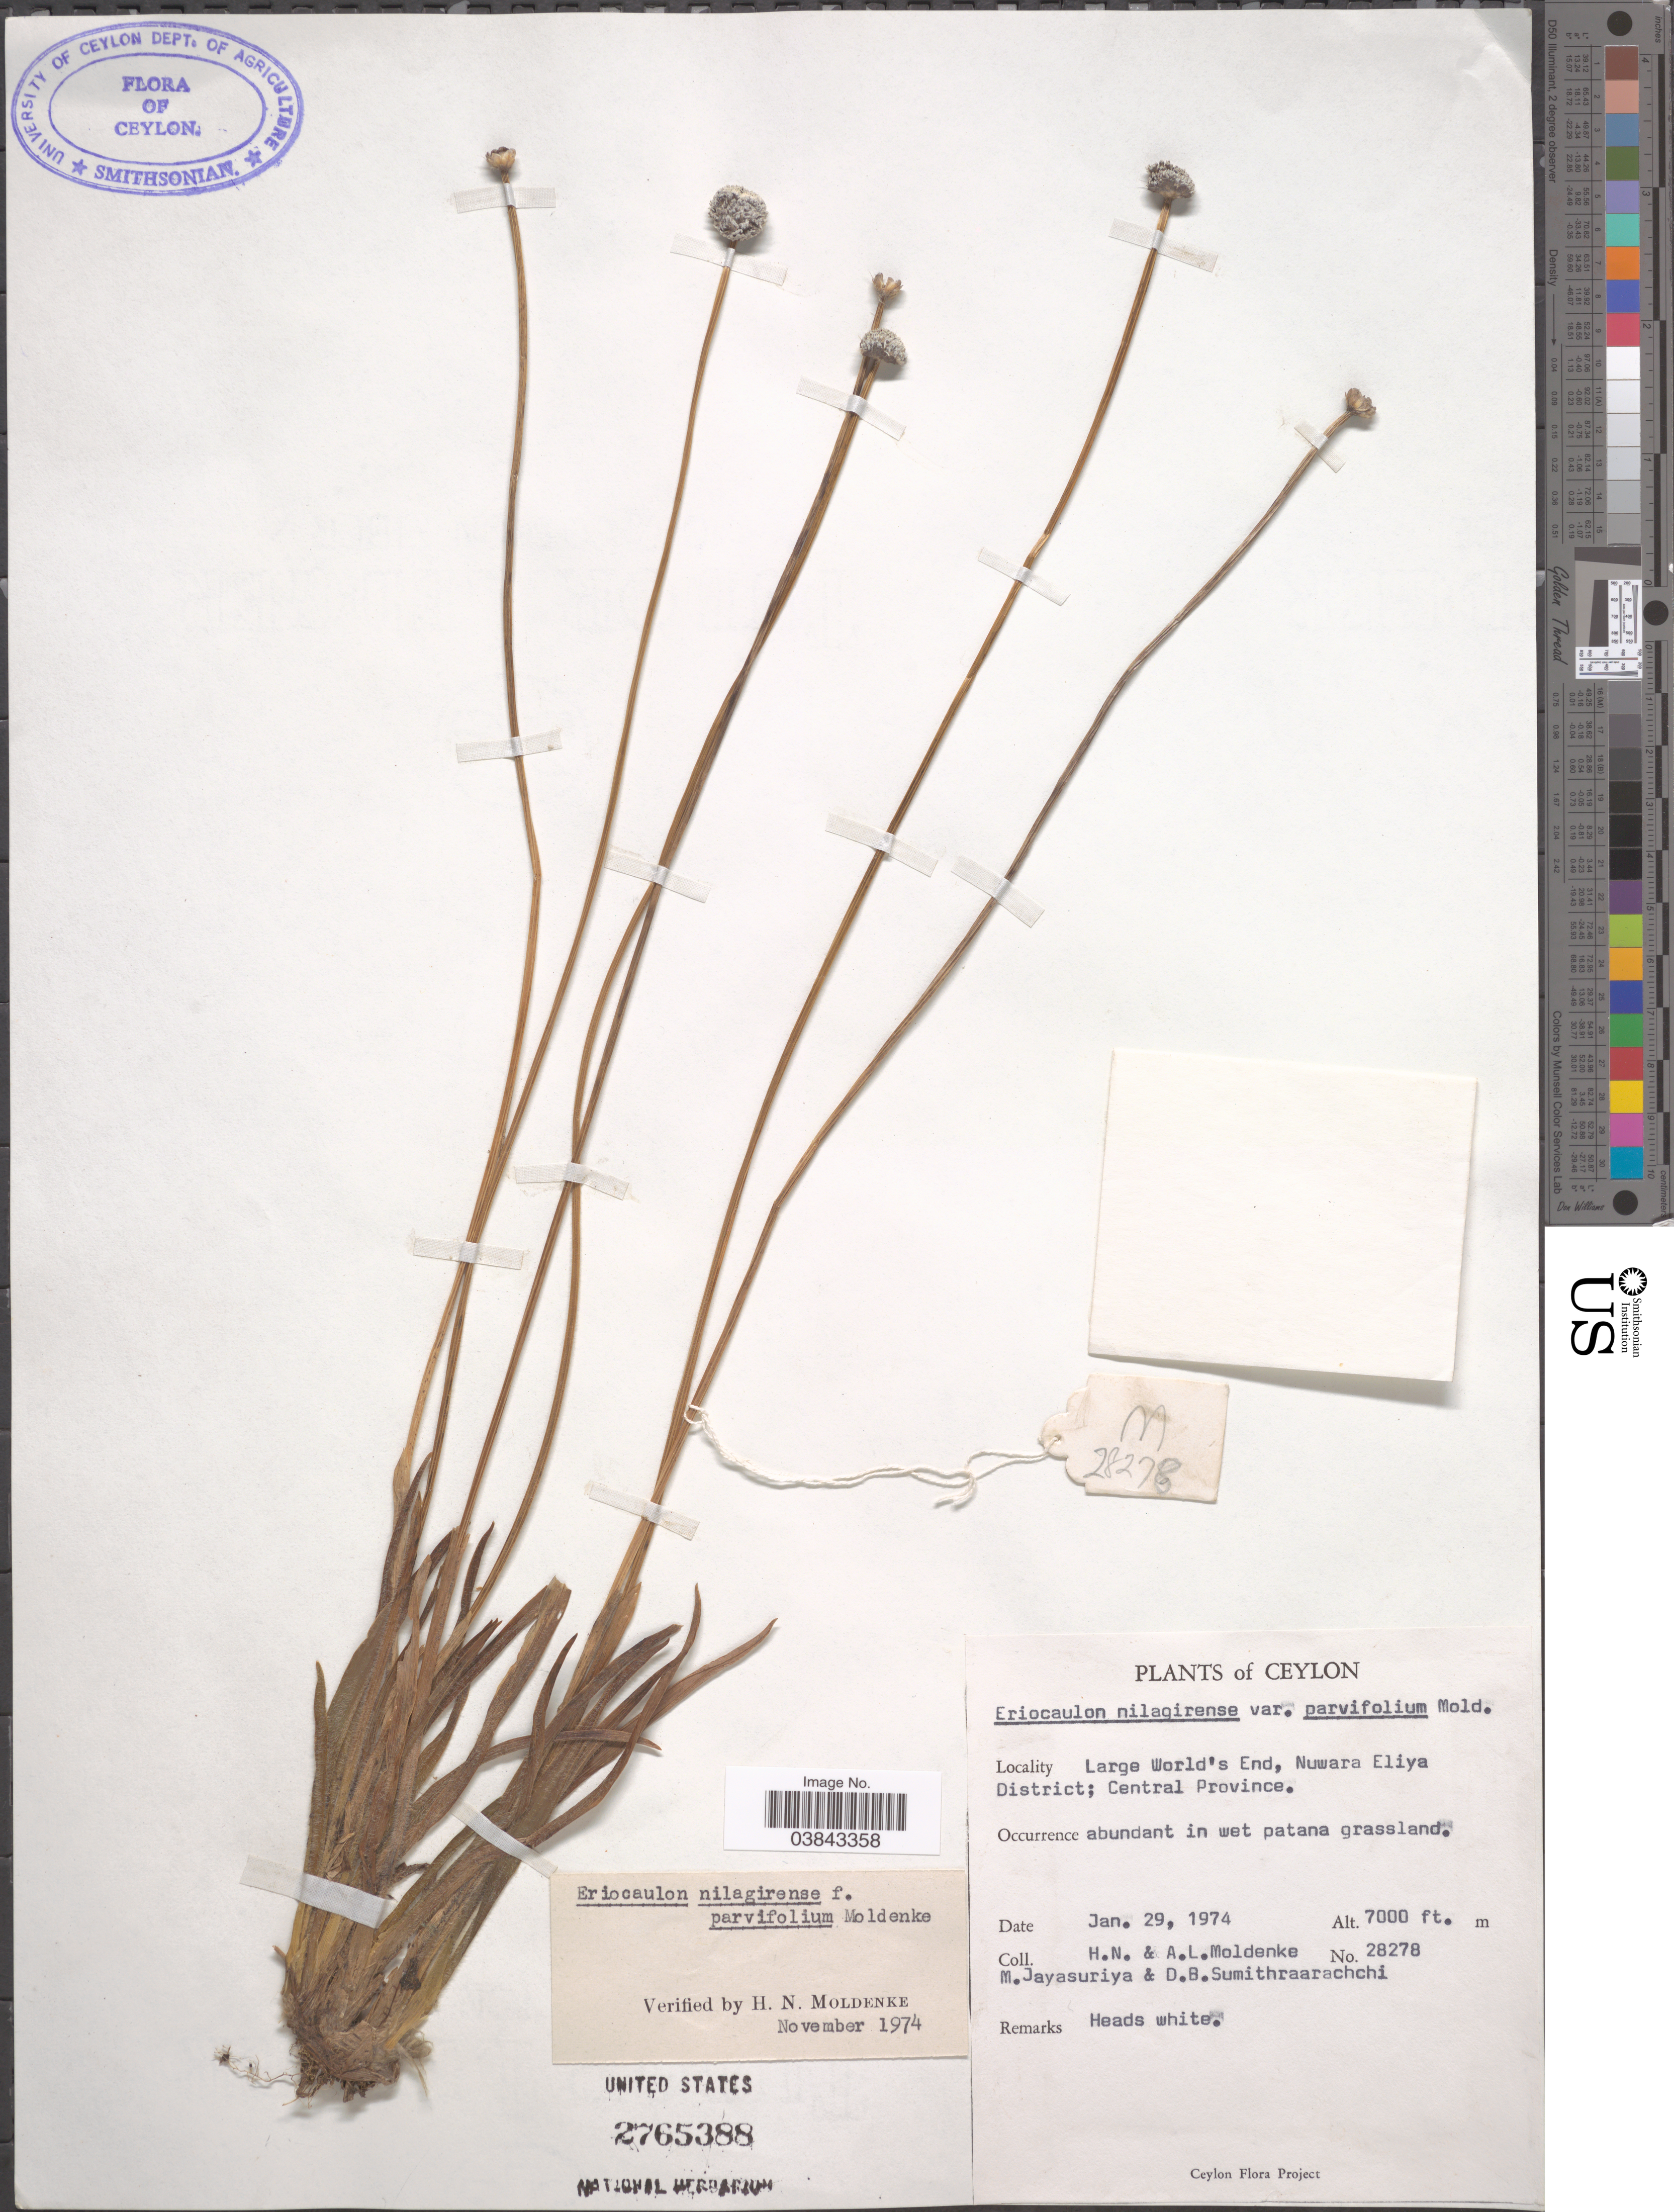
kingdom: Plantae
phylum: Tracheophyta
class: Liliopsida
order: Poales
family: Eriocaulaceae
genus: Eriocaulon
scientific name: Eriocaulon brownianum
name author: Mart.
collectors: H. N. Moldenke, A. L. Moldenke, M. Jasasuriya & D. B. Sumithraarachchi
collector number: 28278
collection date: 1974-01-29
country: Sri Lanka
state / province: Central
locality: Ceylon. Large World's End, Nuwara Eliya District; Central Province.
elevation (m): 2134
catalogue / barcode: US 2765388